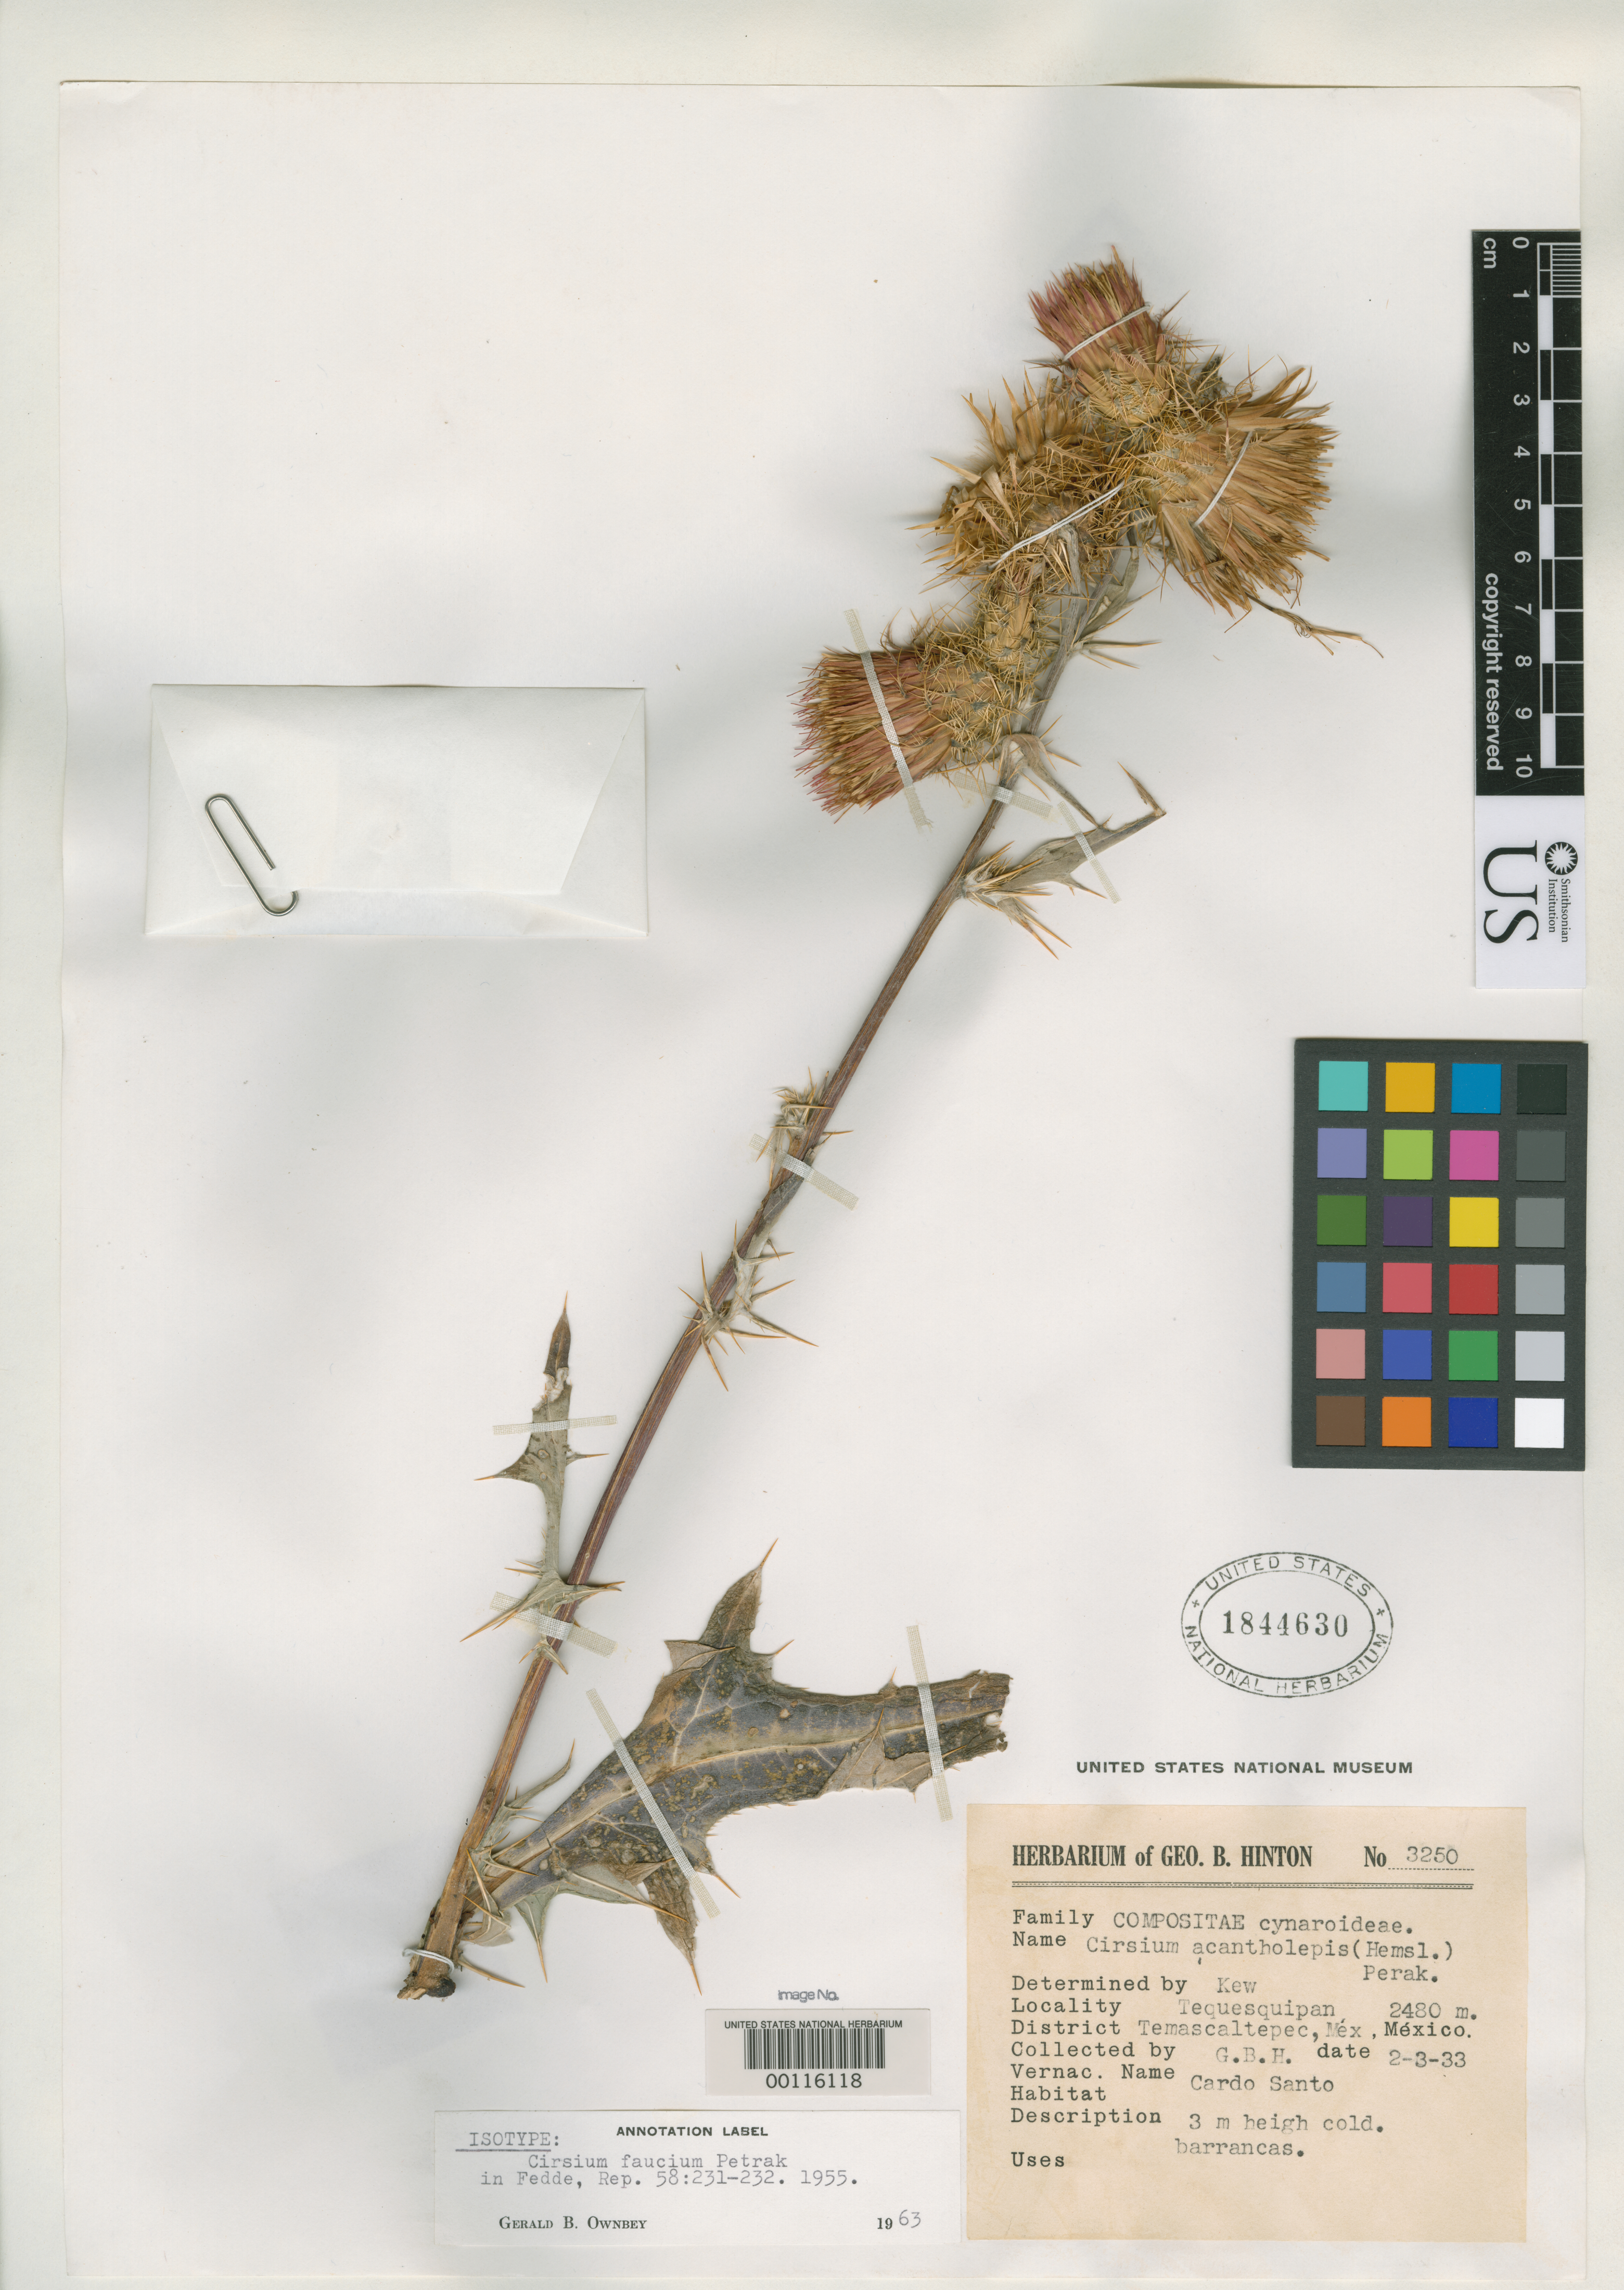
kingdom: Plantae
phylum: Tracheophyta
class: Magnoliopsida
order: Asterales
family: Asteraceae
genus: Cirsium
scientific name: Cirsium faucium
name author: Petr.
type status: Isotype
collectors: G. B. Hinton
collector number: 3250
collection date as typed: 1933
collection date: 1933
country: Mexico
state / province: México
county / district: Temascaltepec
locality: Temascaltepec, Tequesquipan.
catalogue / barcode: US 1844630